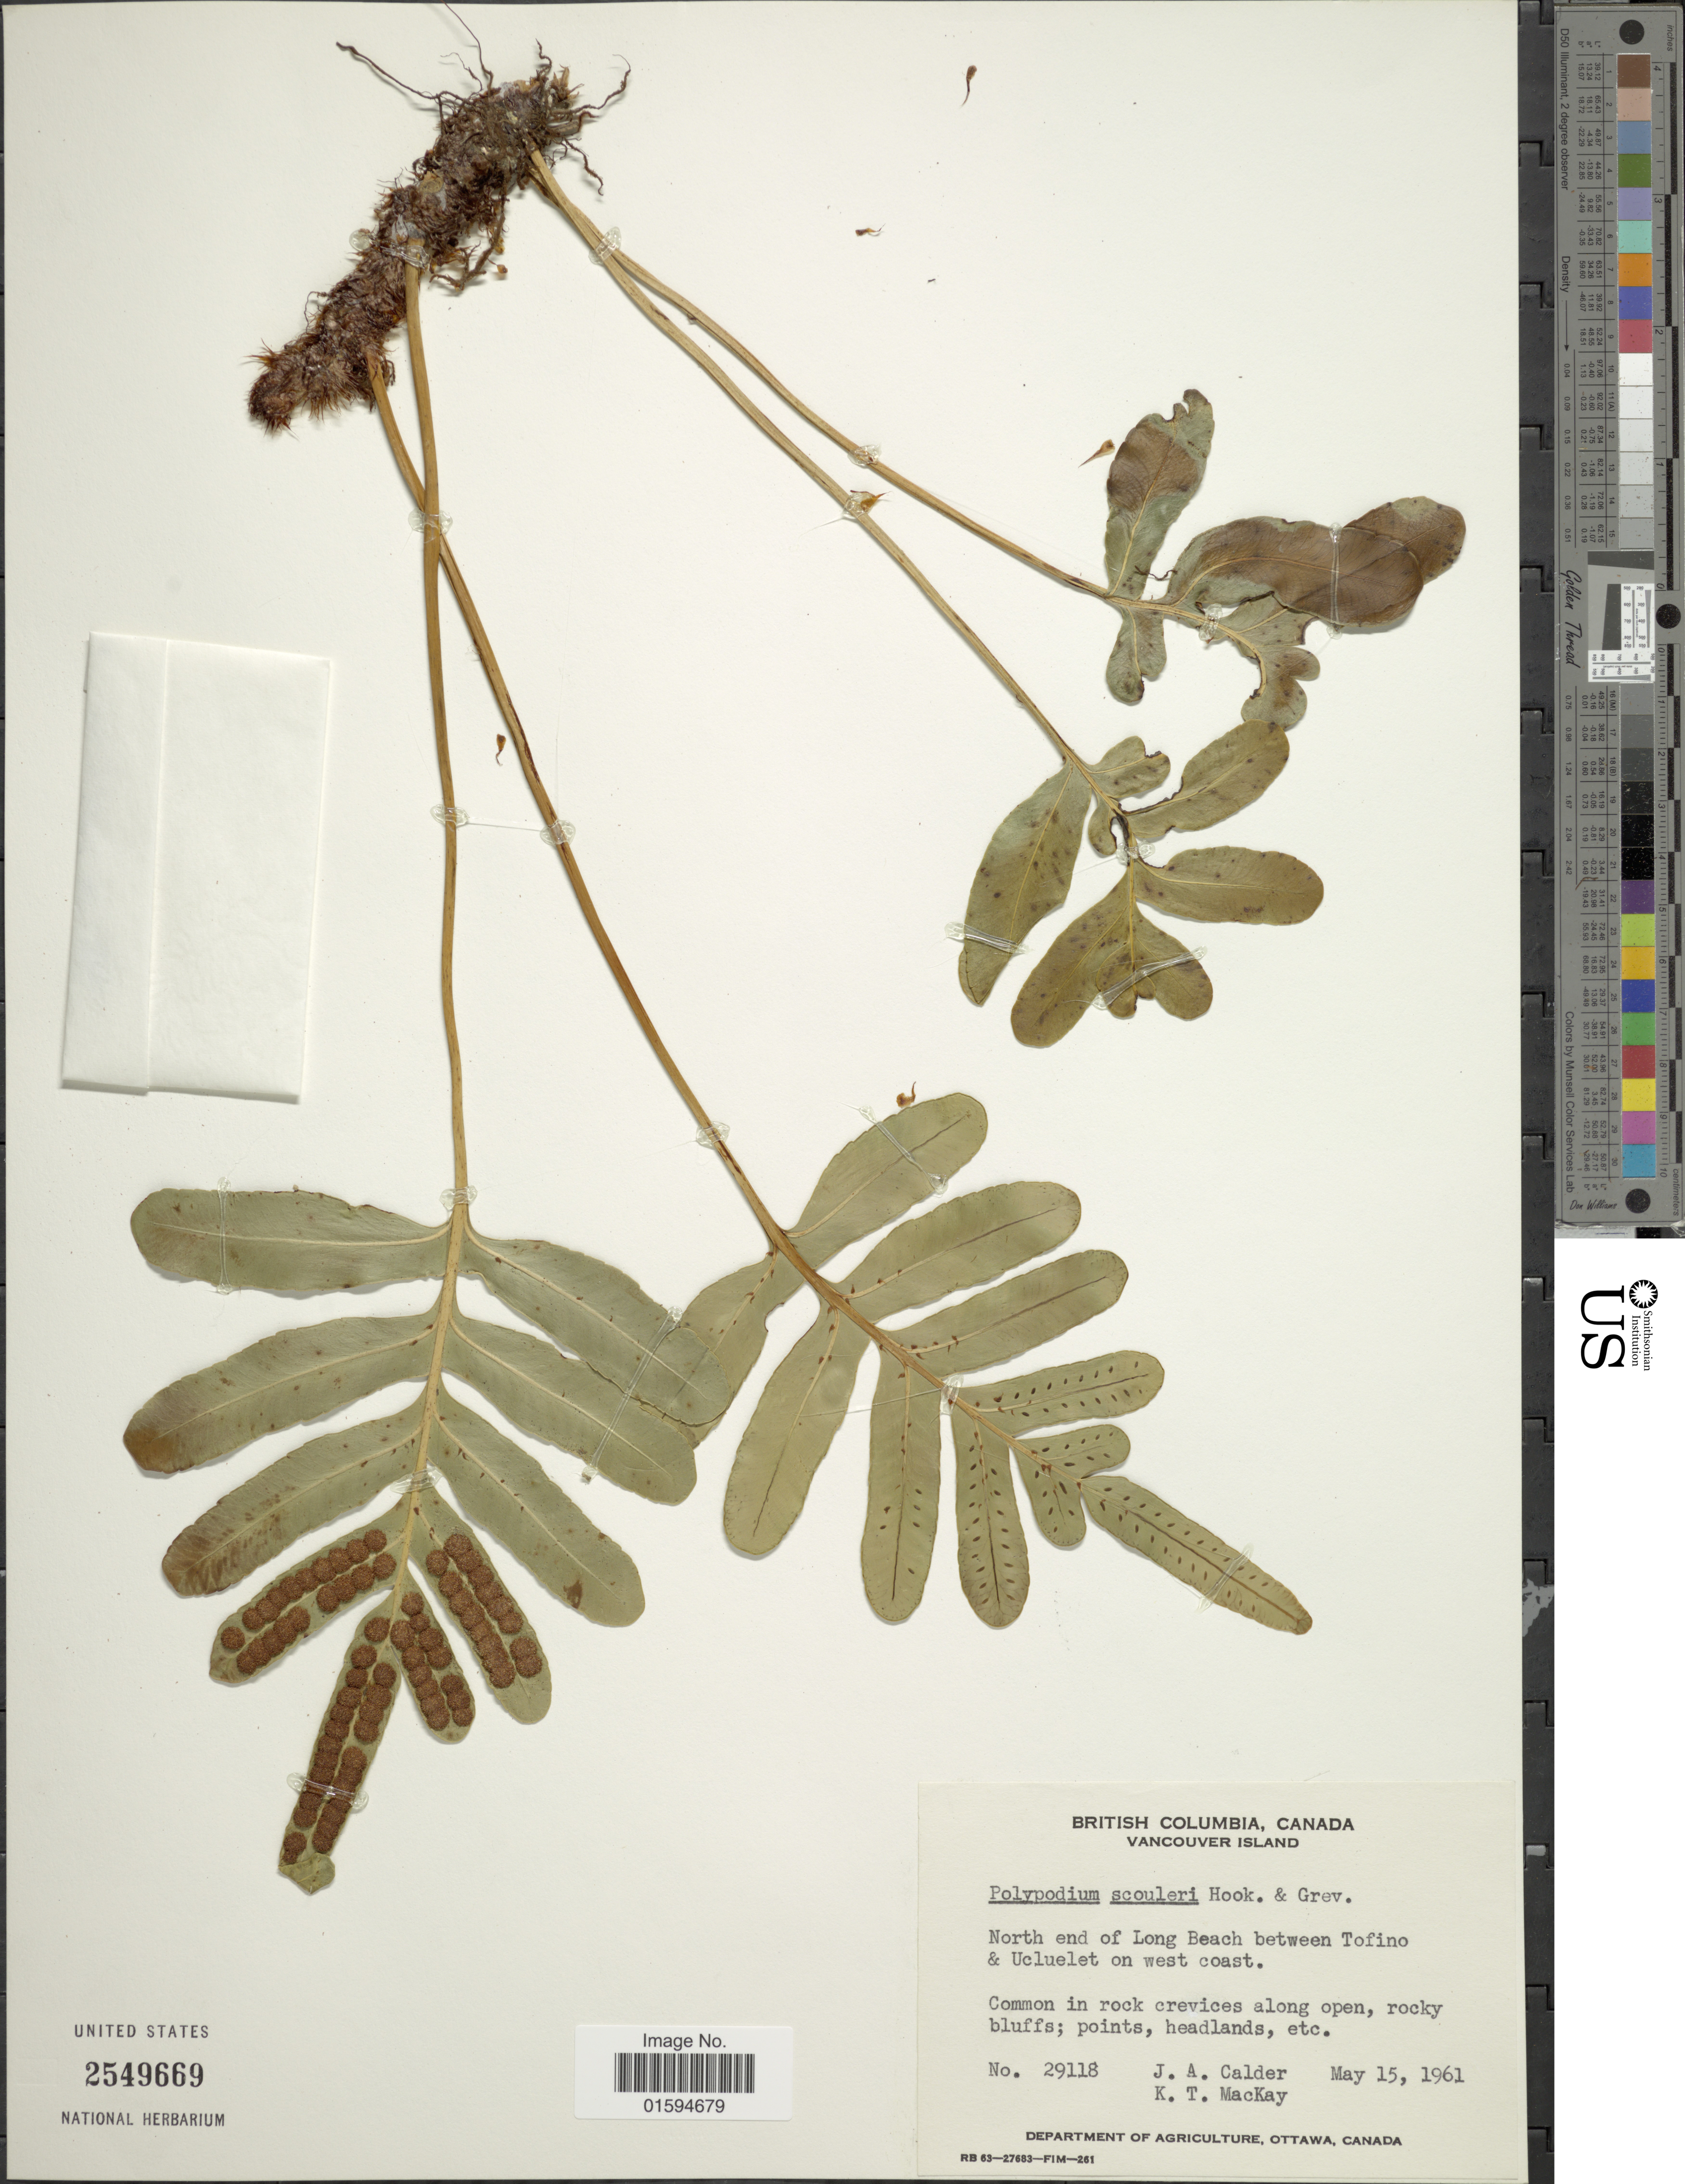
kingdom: Plantae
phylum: Tracheophyta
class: Polypodiopsida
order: Polypodiales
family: Polypodiaceae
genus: Polypodium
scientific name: Polypodium scouleri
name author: Hook. & Grev.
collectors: J. A. Calder & K. T. Mackay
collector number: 29118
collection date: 1961-05-15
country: Canada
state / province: British Columbia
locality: Vancoucer Island, North end of Long Beach between Tofino & Uceulet on west coast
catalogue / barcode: US 2549669